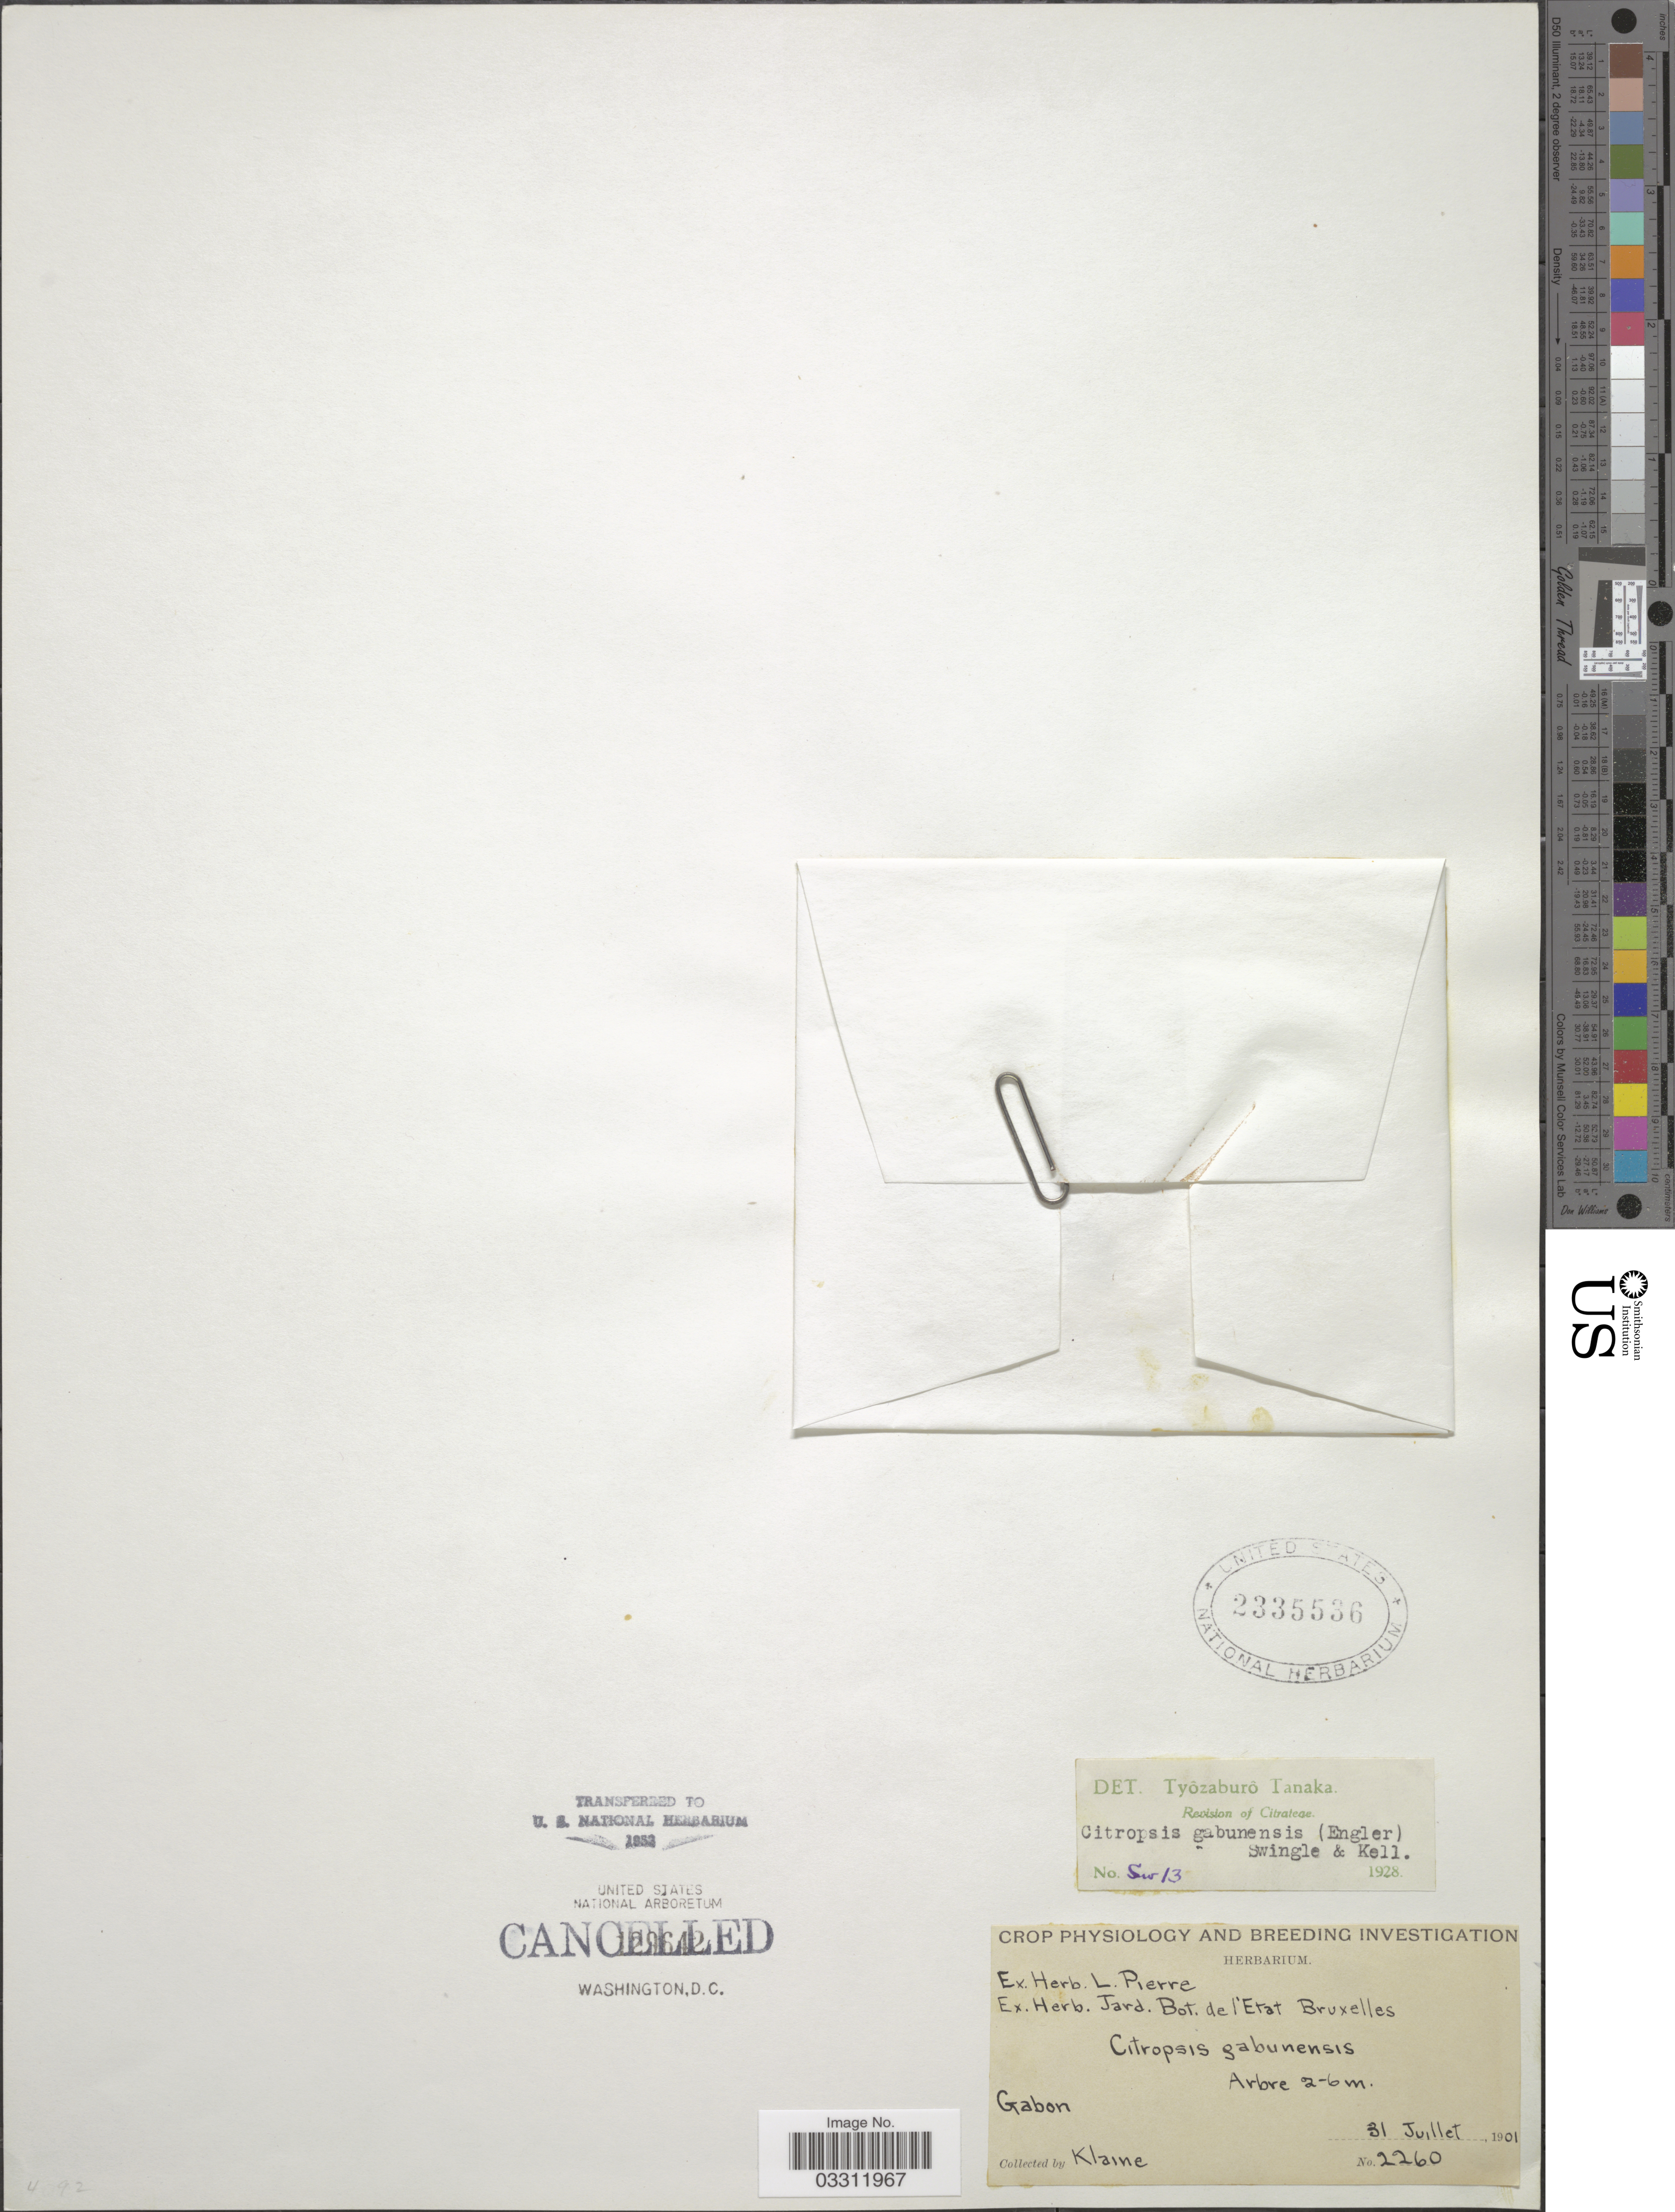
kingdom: Plantae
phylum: Tracheophyta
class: Magnoliopsida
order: Sapindales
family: Rutaceae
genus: Citropsis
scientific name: Citropsis latialata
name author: (De Wild.) Swingle & M. Kellerm.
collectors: Klaine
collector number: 2260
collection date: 1901-07-31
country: Gabon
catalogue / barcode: US 2335536